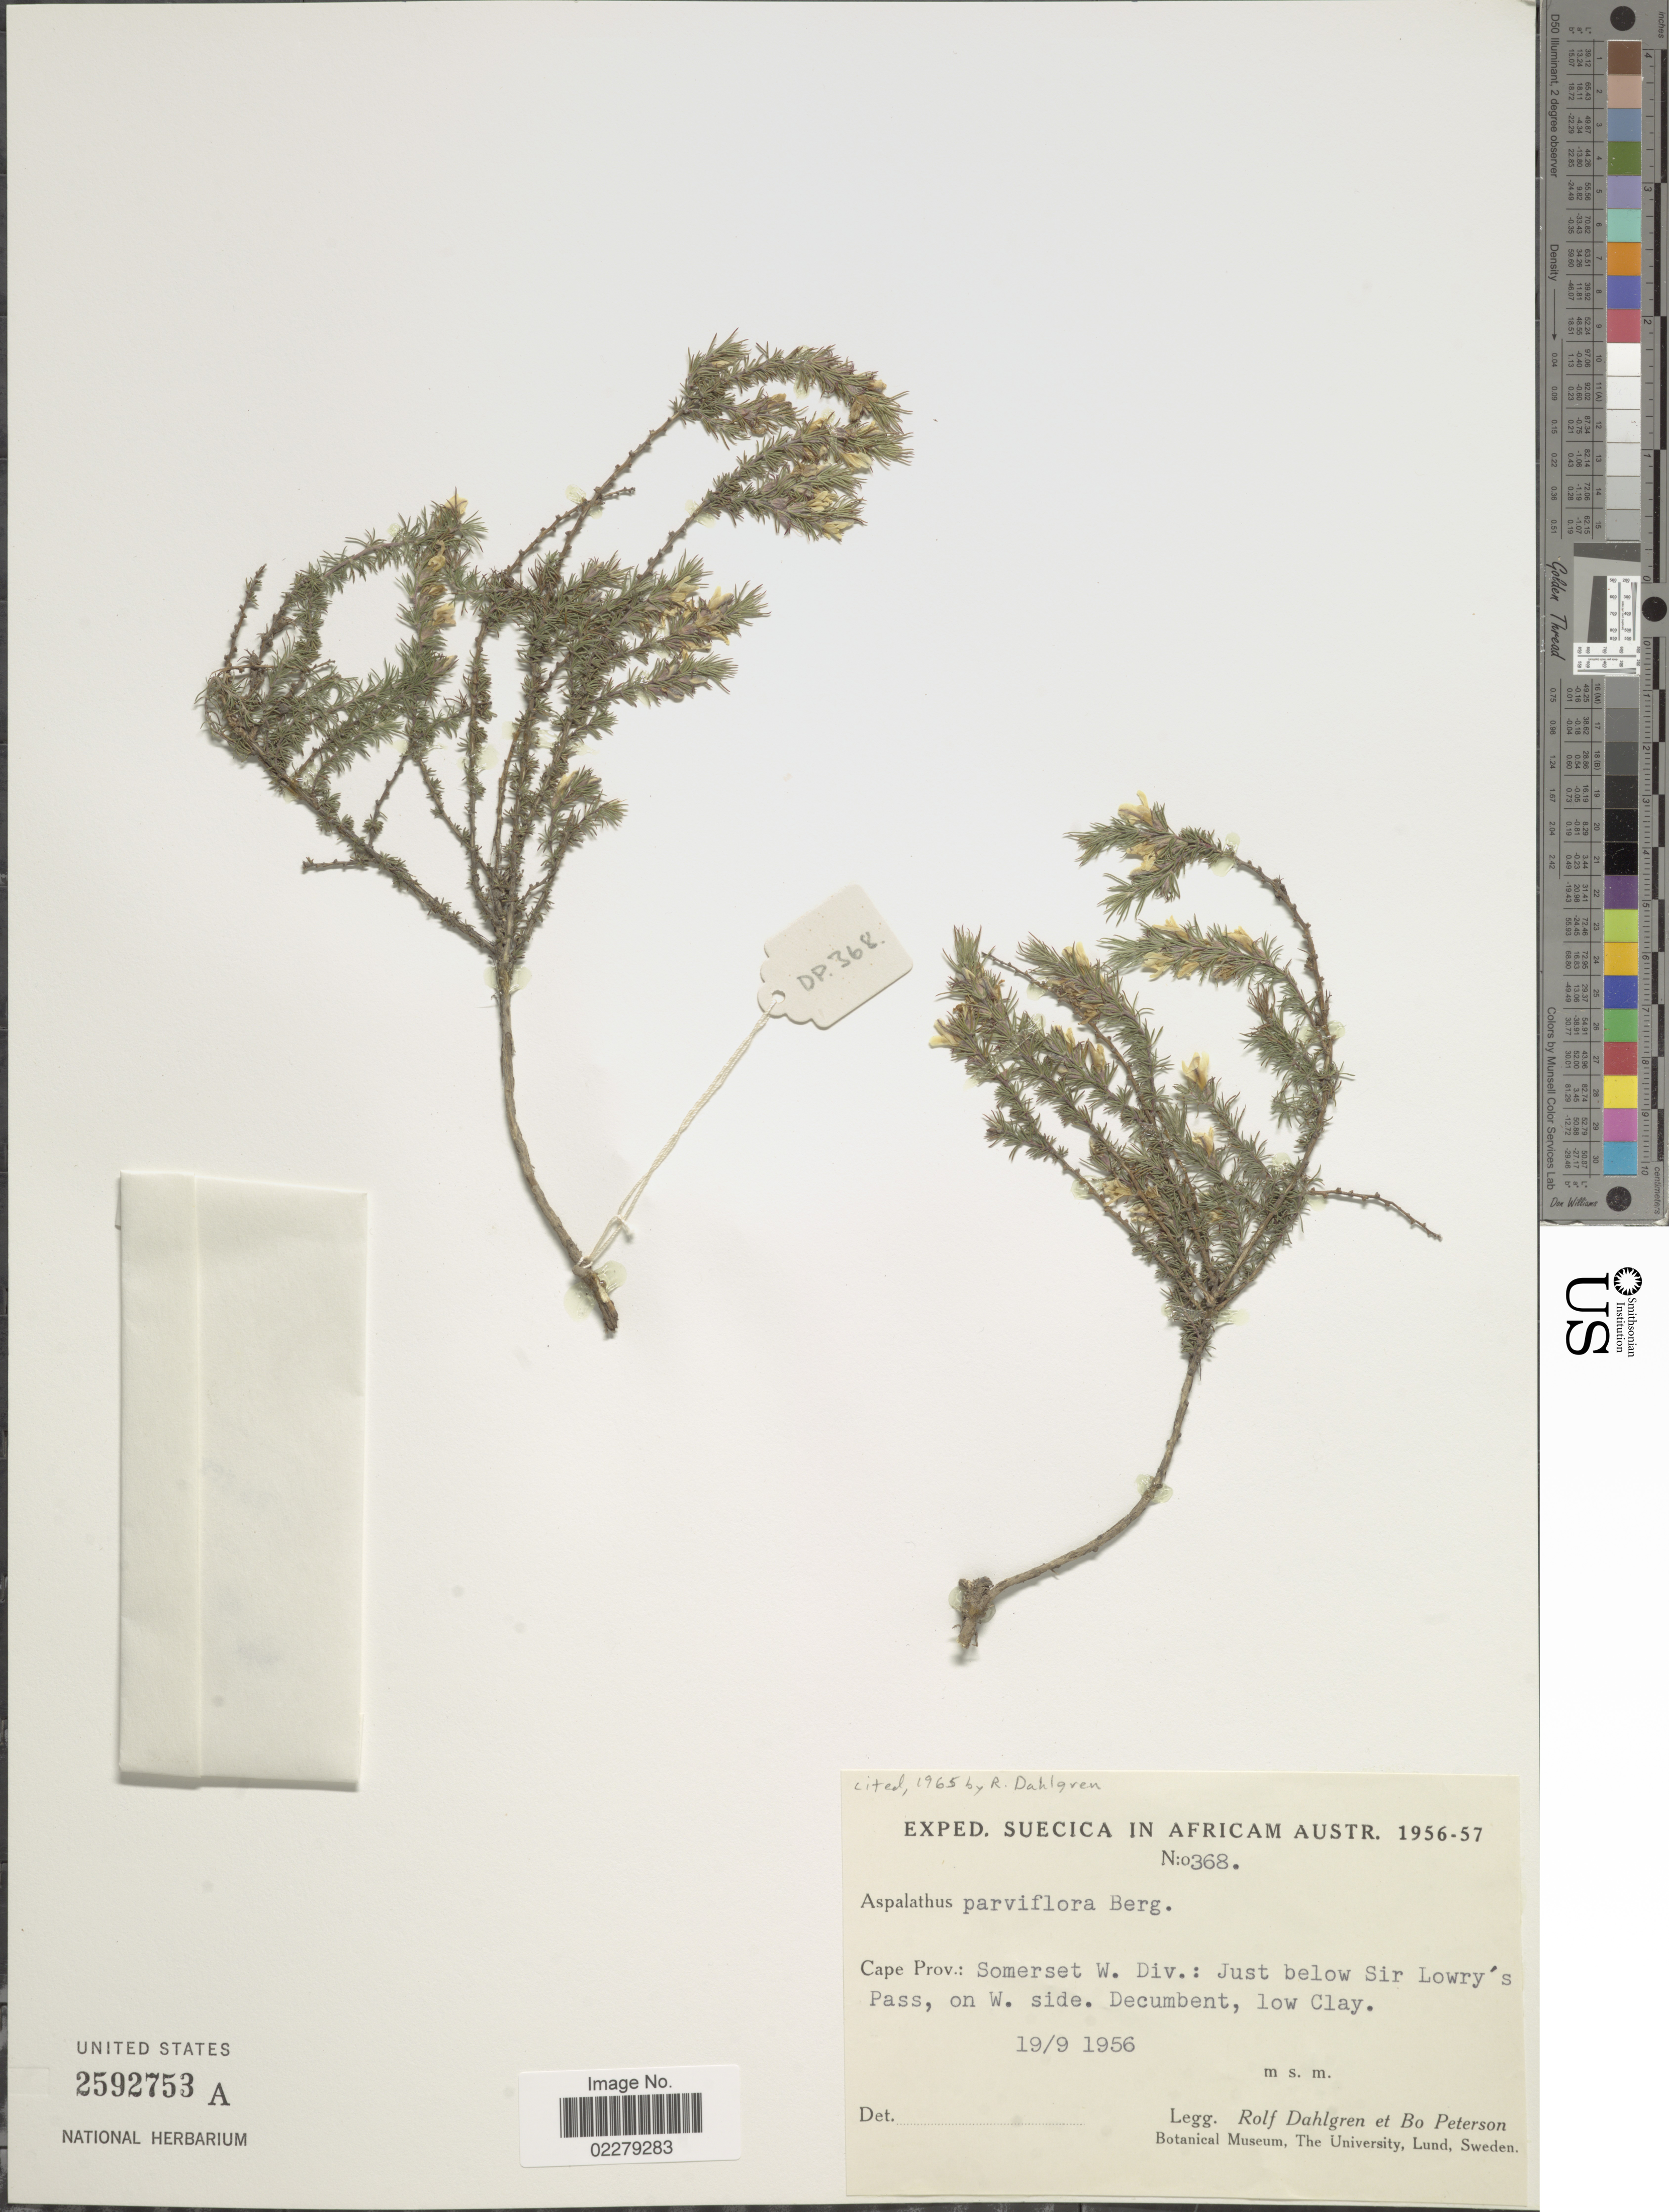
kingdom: Plantae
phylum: Tracheophyta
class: Magnoliopsida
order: Fabales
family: Fabaceae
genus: Aspalathus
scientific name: Aspalathus parviflora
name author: P.J. Bergius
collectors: R. Dahlgren & B. H. Peterson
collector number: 368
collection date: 1956-09-19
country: South Africa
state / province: Western Cape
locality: Somerset W. Div.: Just below Sir Lowry's Pass, on W. side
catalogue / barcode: US 2592753A